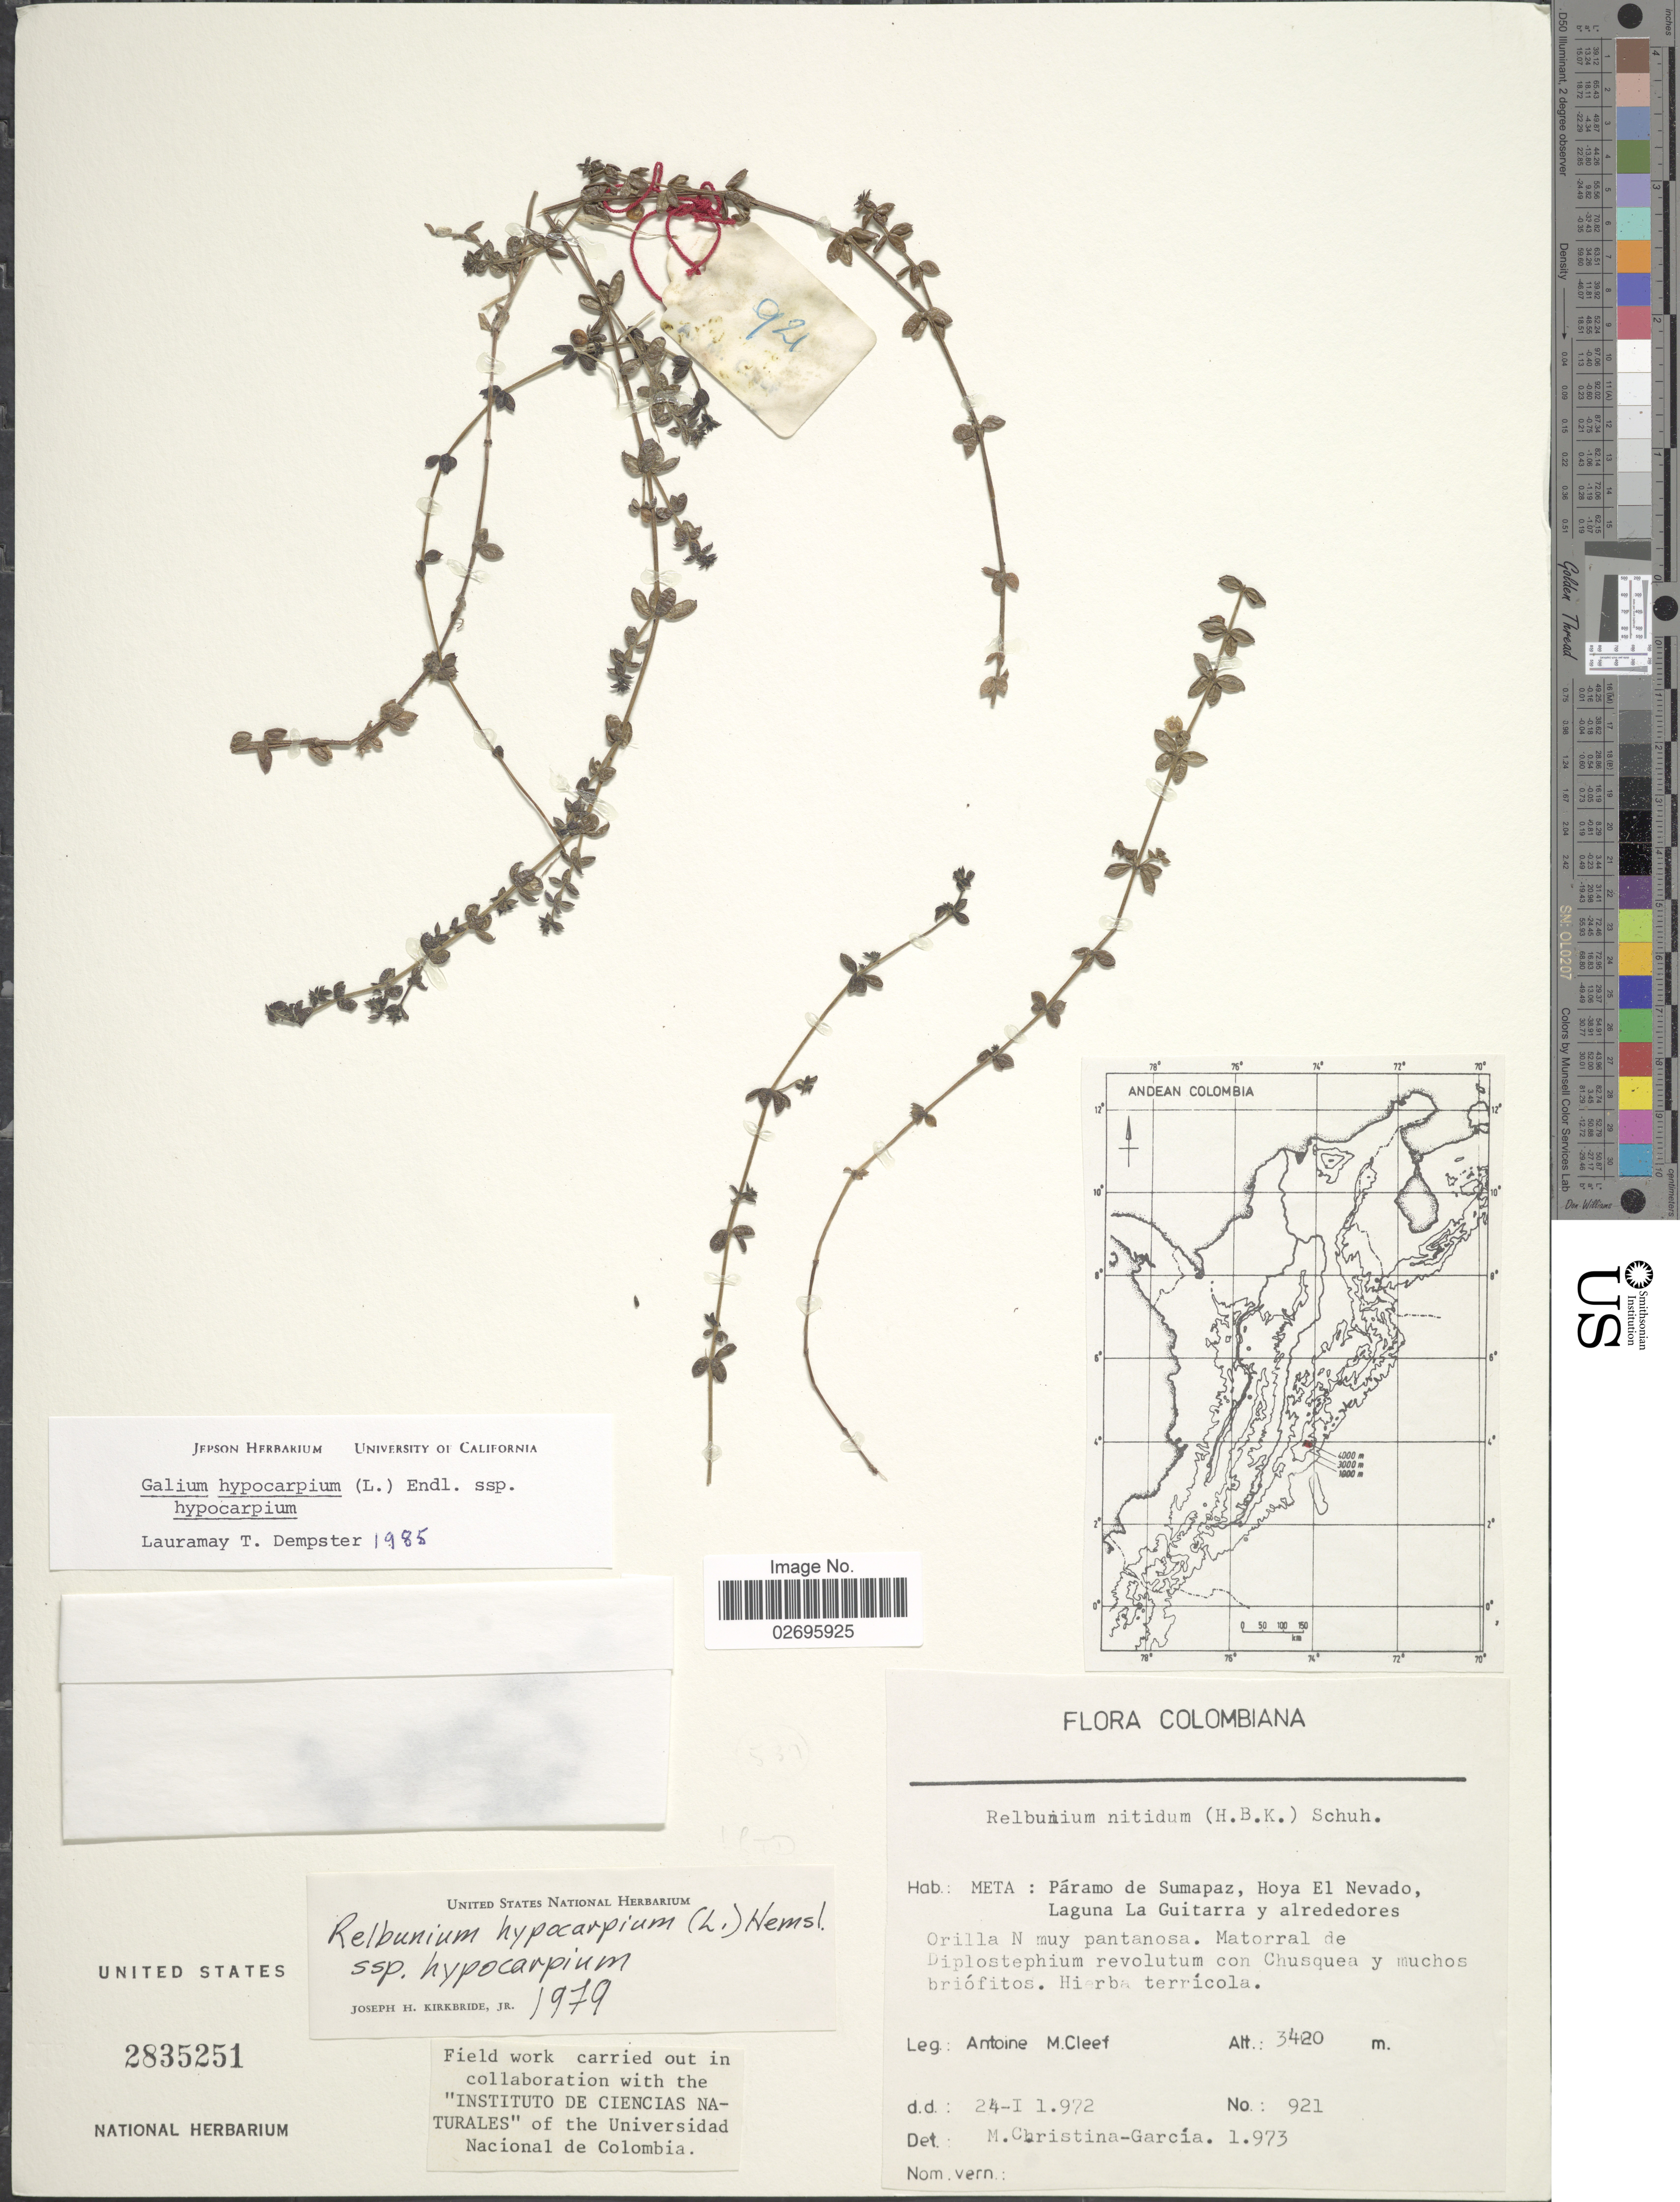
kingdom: Plantae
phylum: Tracheophyta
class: Magnoliopsida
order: Gentianales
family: Rubiaceae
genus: Galium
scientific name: Galium hypocarpium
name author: (L.) Endl. ex Griseb.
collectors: A. M. Cleef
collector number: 921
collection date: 1972-01-24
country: Colombia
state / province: Meta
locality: Páramo de Sumapaz, Hoya El Nevado, laguna La Guitarra y alrededores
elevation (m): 3420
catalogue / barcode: US 2835251